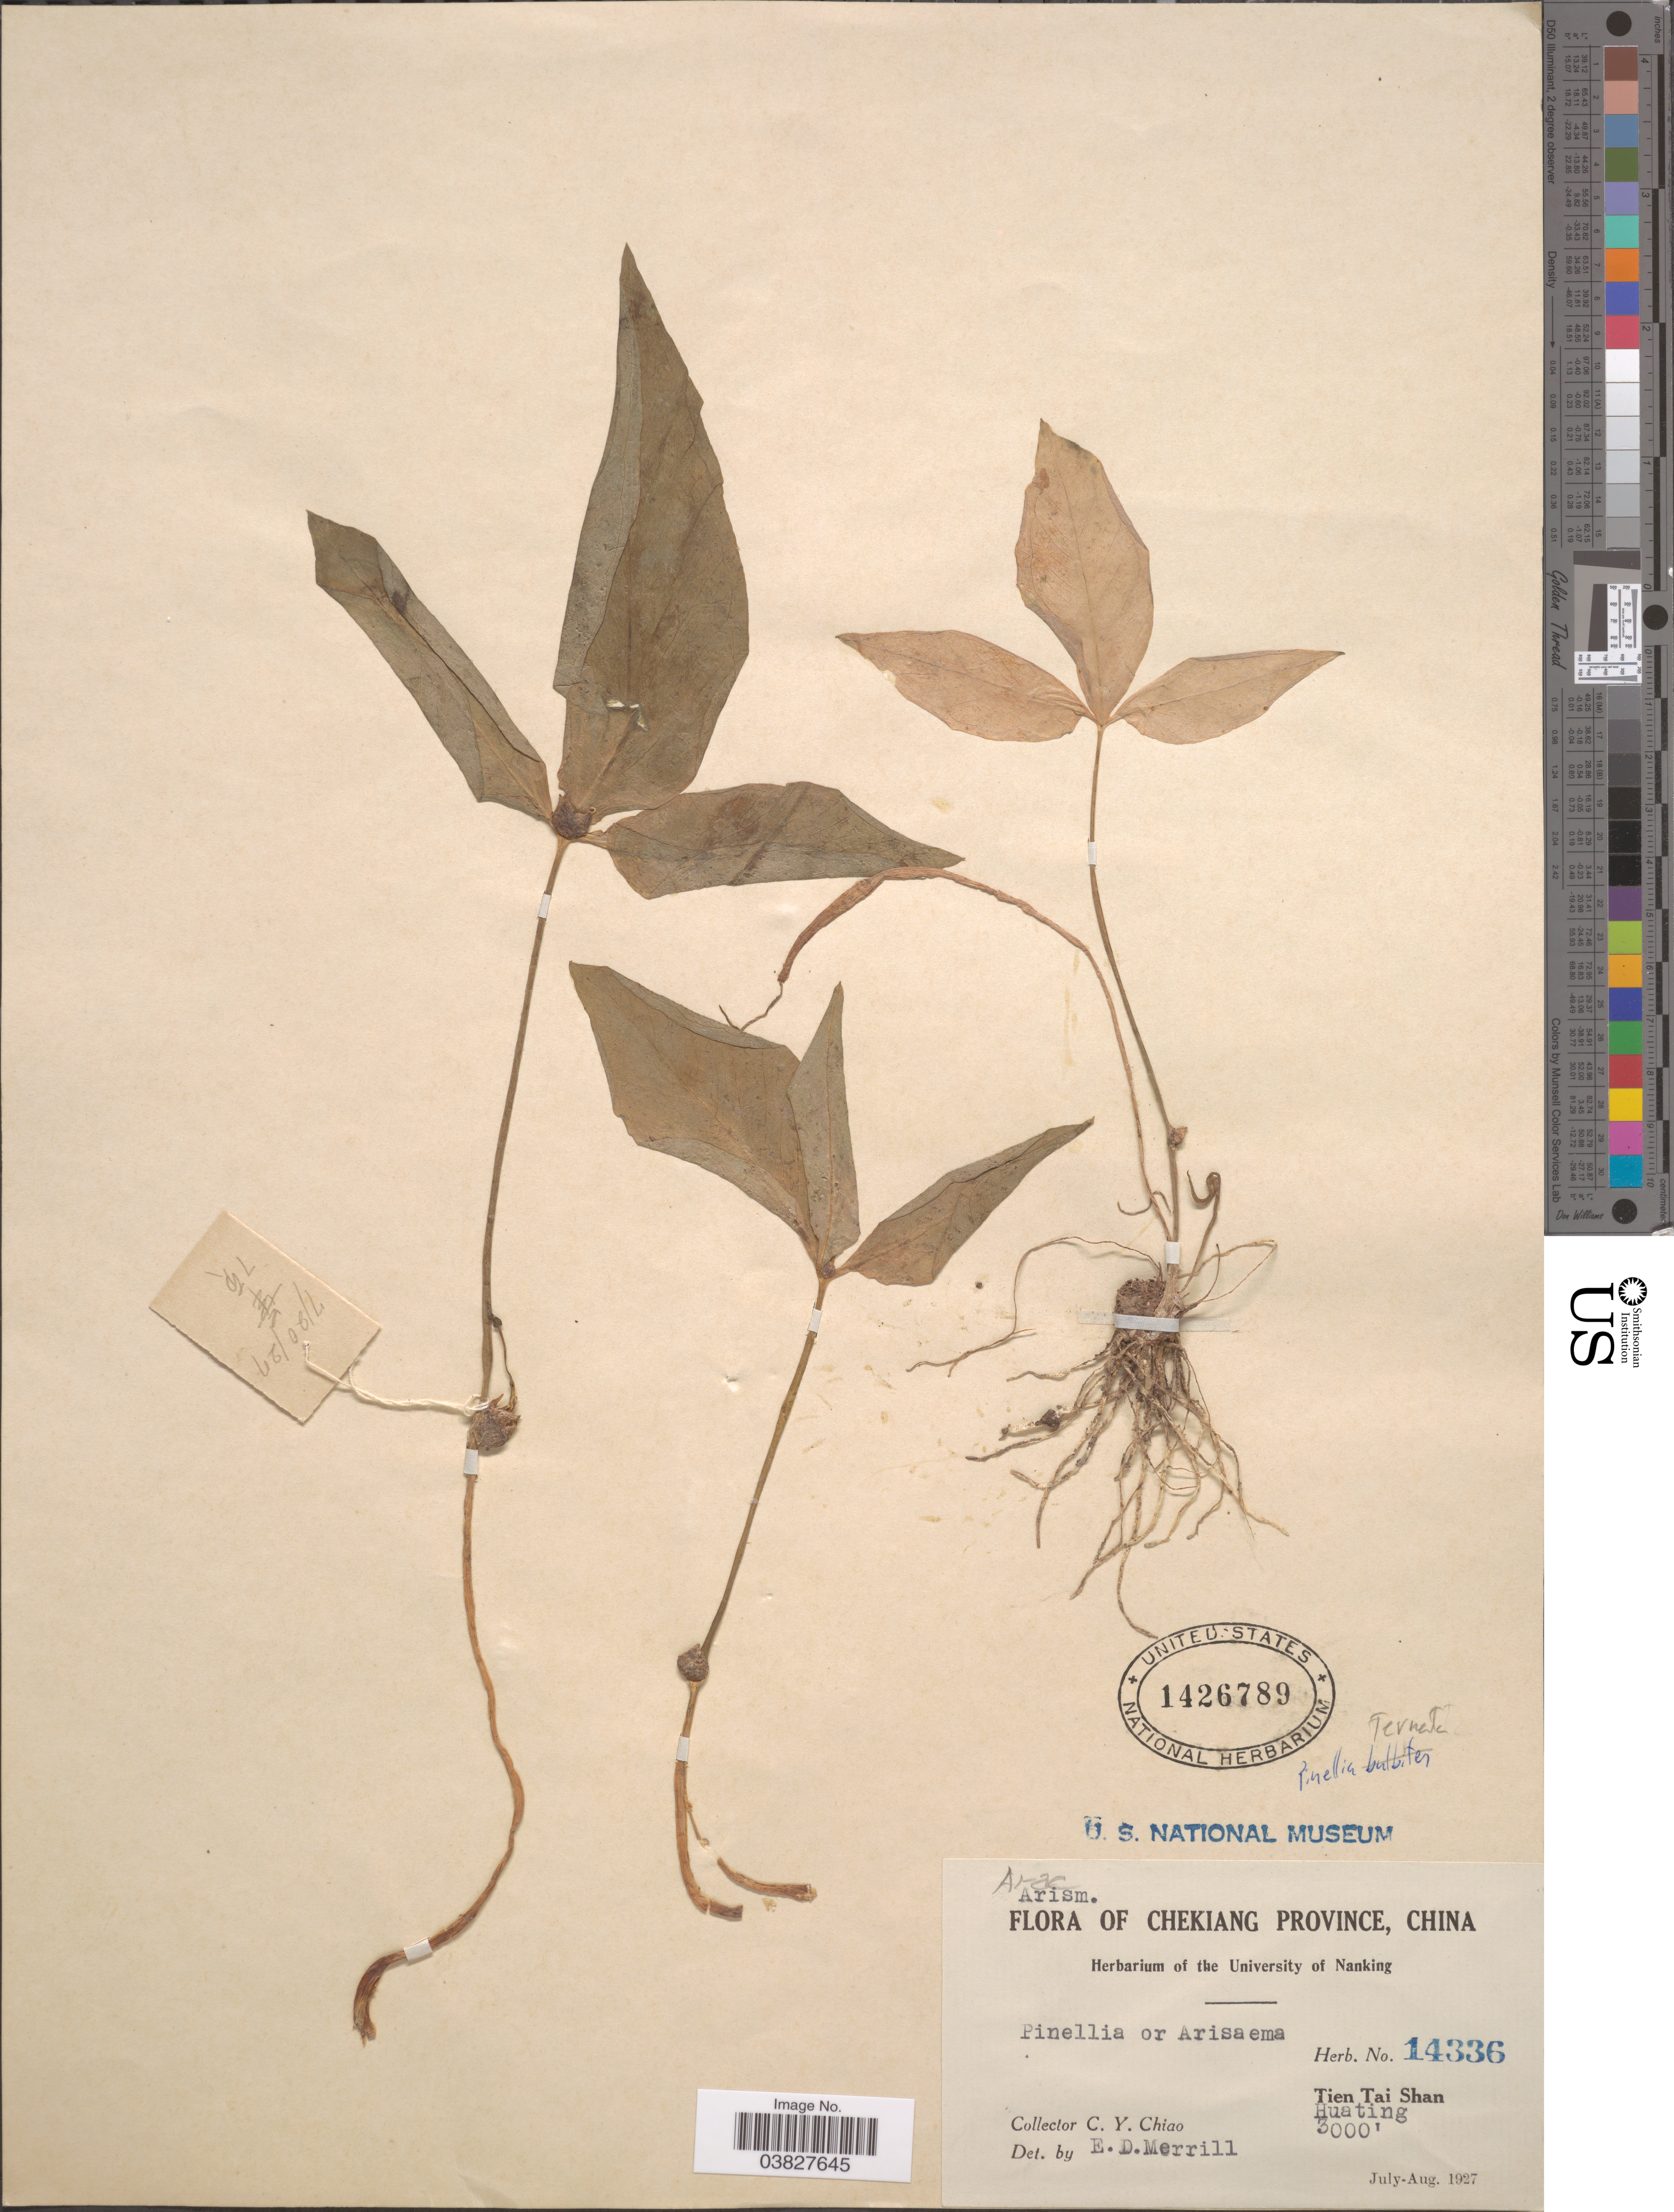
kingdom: Plantae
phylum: Tracheophyta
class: Liliopsida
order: Alismatales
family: Araceae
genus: Pinellia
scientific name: Pinellia ternata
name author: Druce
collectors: C. Y. Chiao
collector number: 14336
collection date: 1927-07/1927-08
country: China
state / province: Zhejiang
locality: Chekiang Province. Tien Tai Shan, Huating.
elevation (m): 914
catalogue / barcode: US 1426789